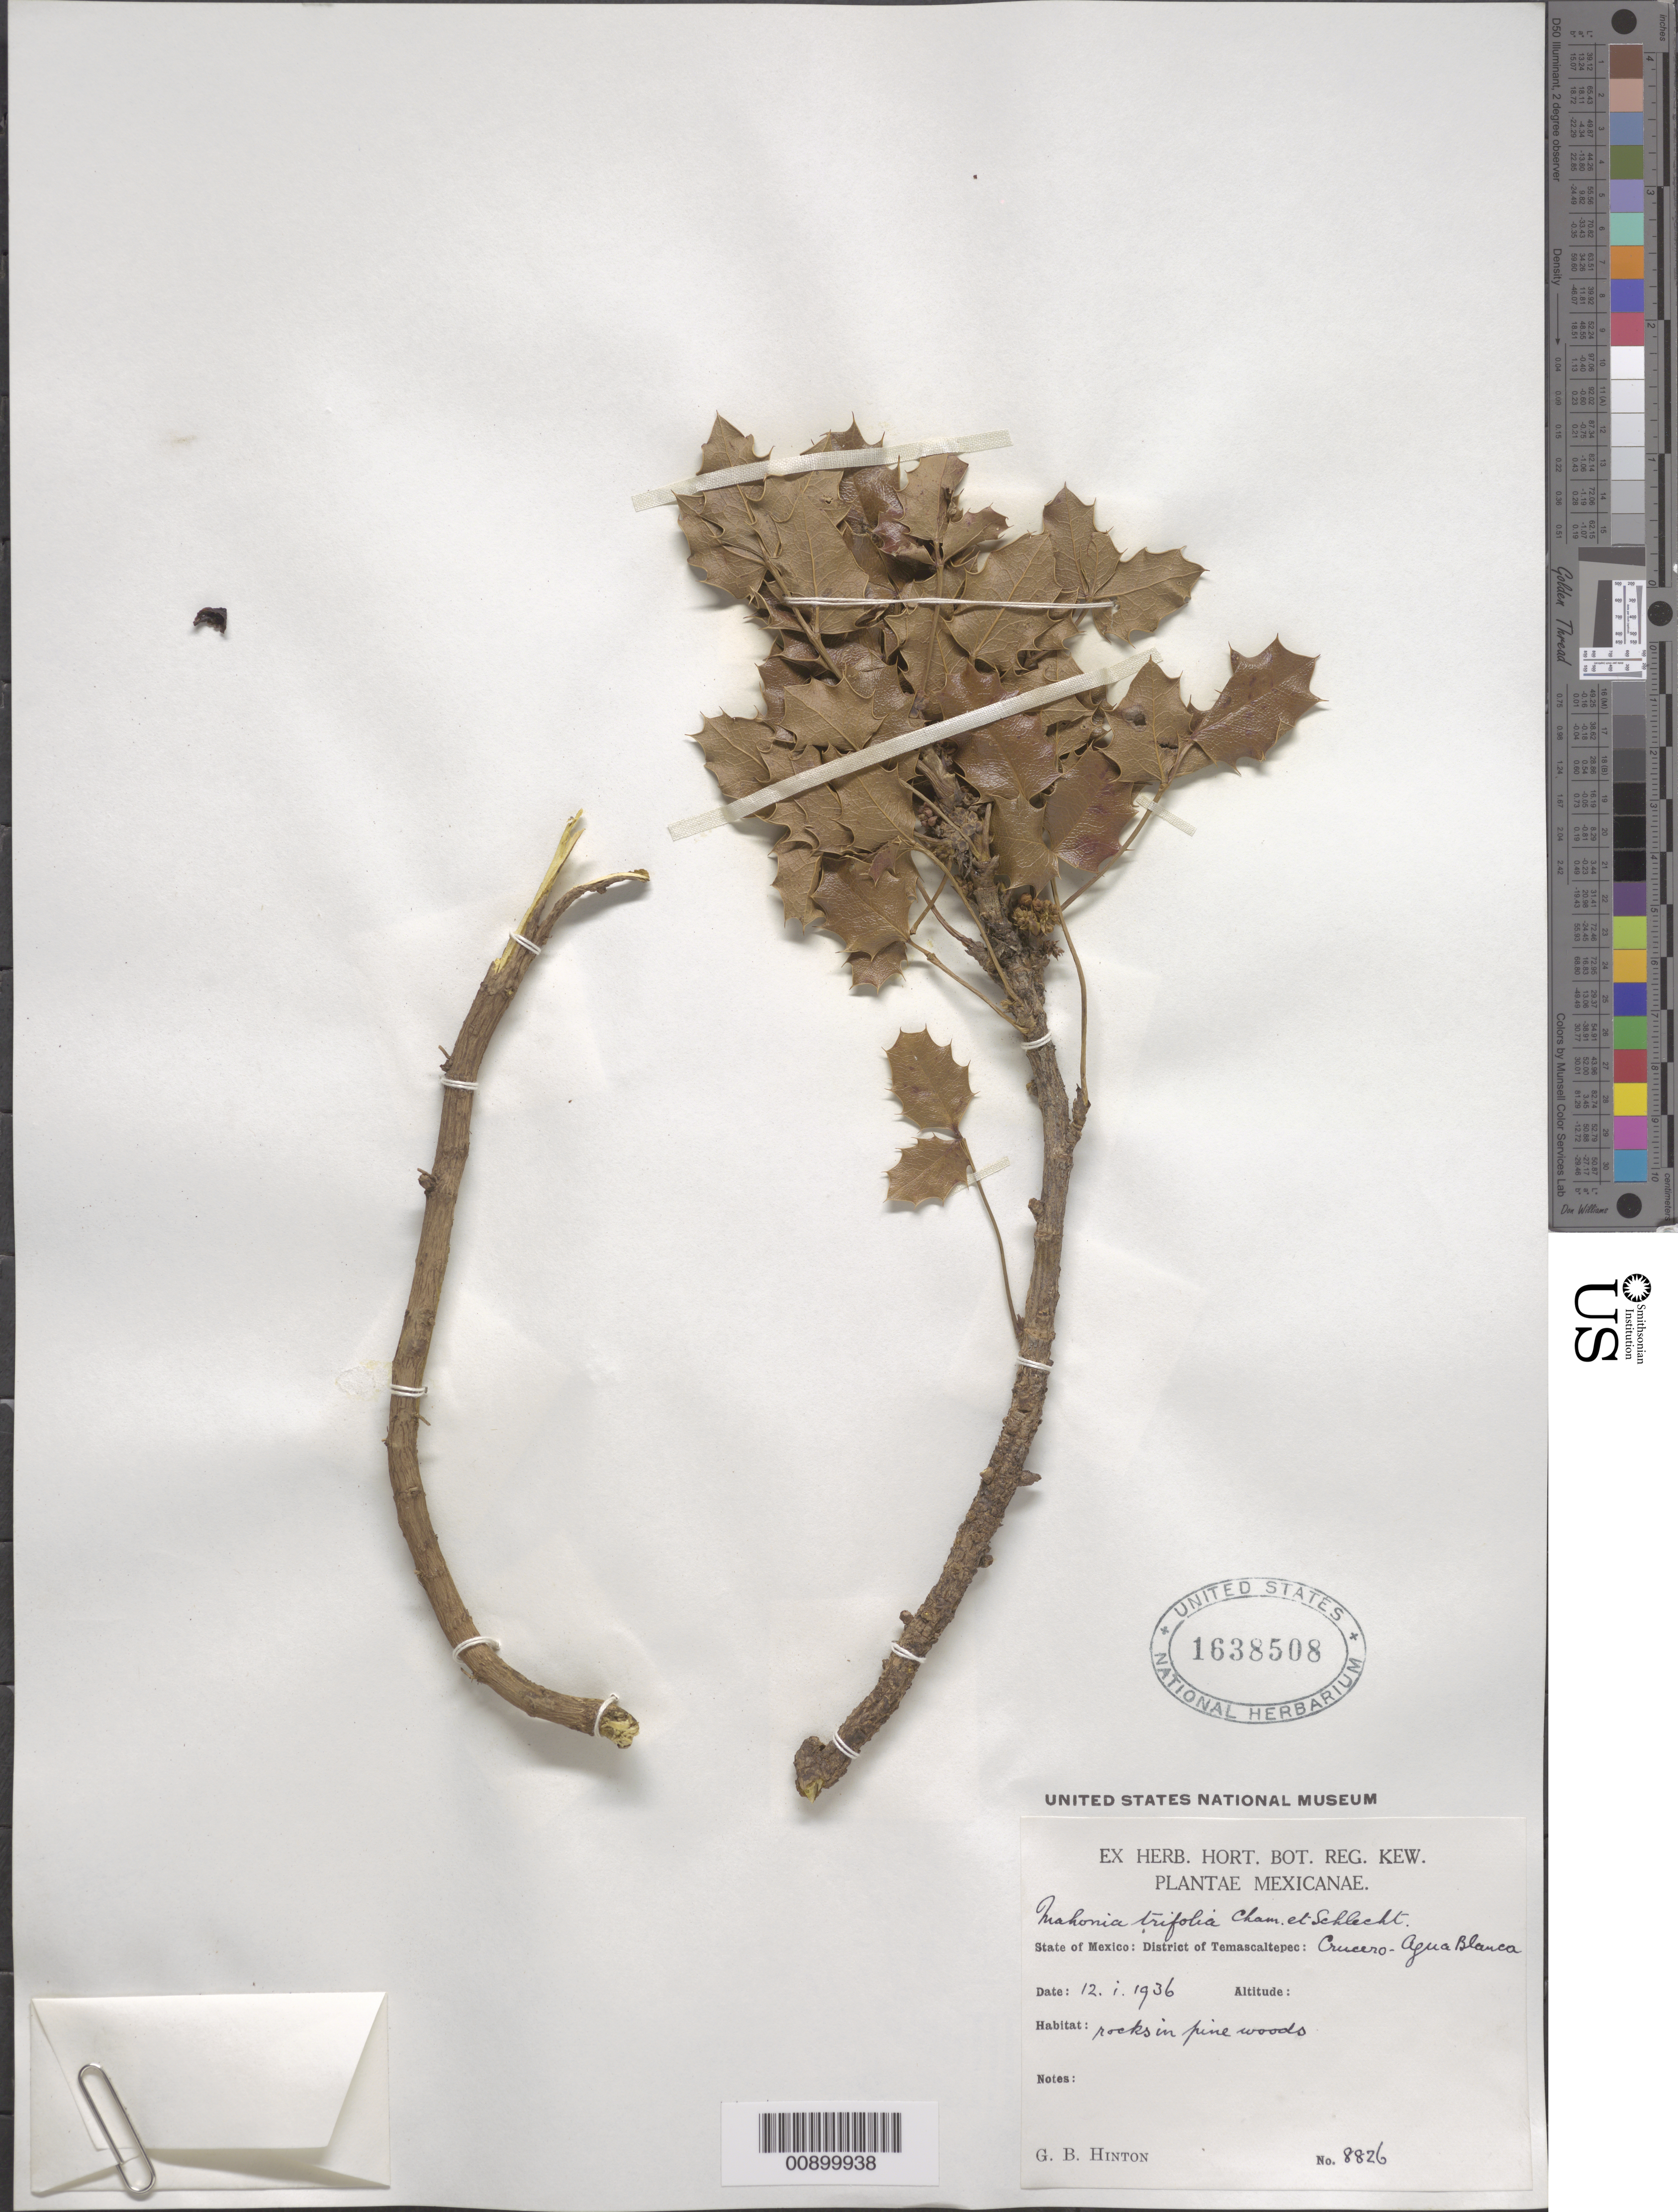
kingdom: Plantae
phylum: Tracheophyta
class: Magnoliopsida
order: Ranunculales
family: Berberidaceae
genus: Mahonia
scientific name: Mahonia trifolia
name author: Cham. & Schult.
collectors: G. B. Hinton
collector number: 8826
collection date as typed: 12 Jan 1936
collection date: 1936-01-12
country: Mexico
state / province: México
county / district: Temascaltepec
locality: State of Mexico: District of Temascaltepec: Crucero-Agua Blanca.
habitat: Rocks in pine woods.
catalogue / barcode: US 1638508